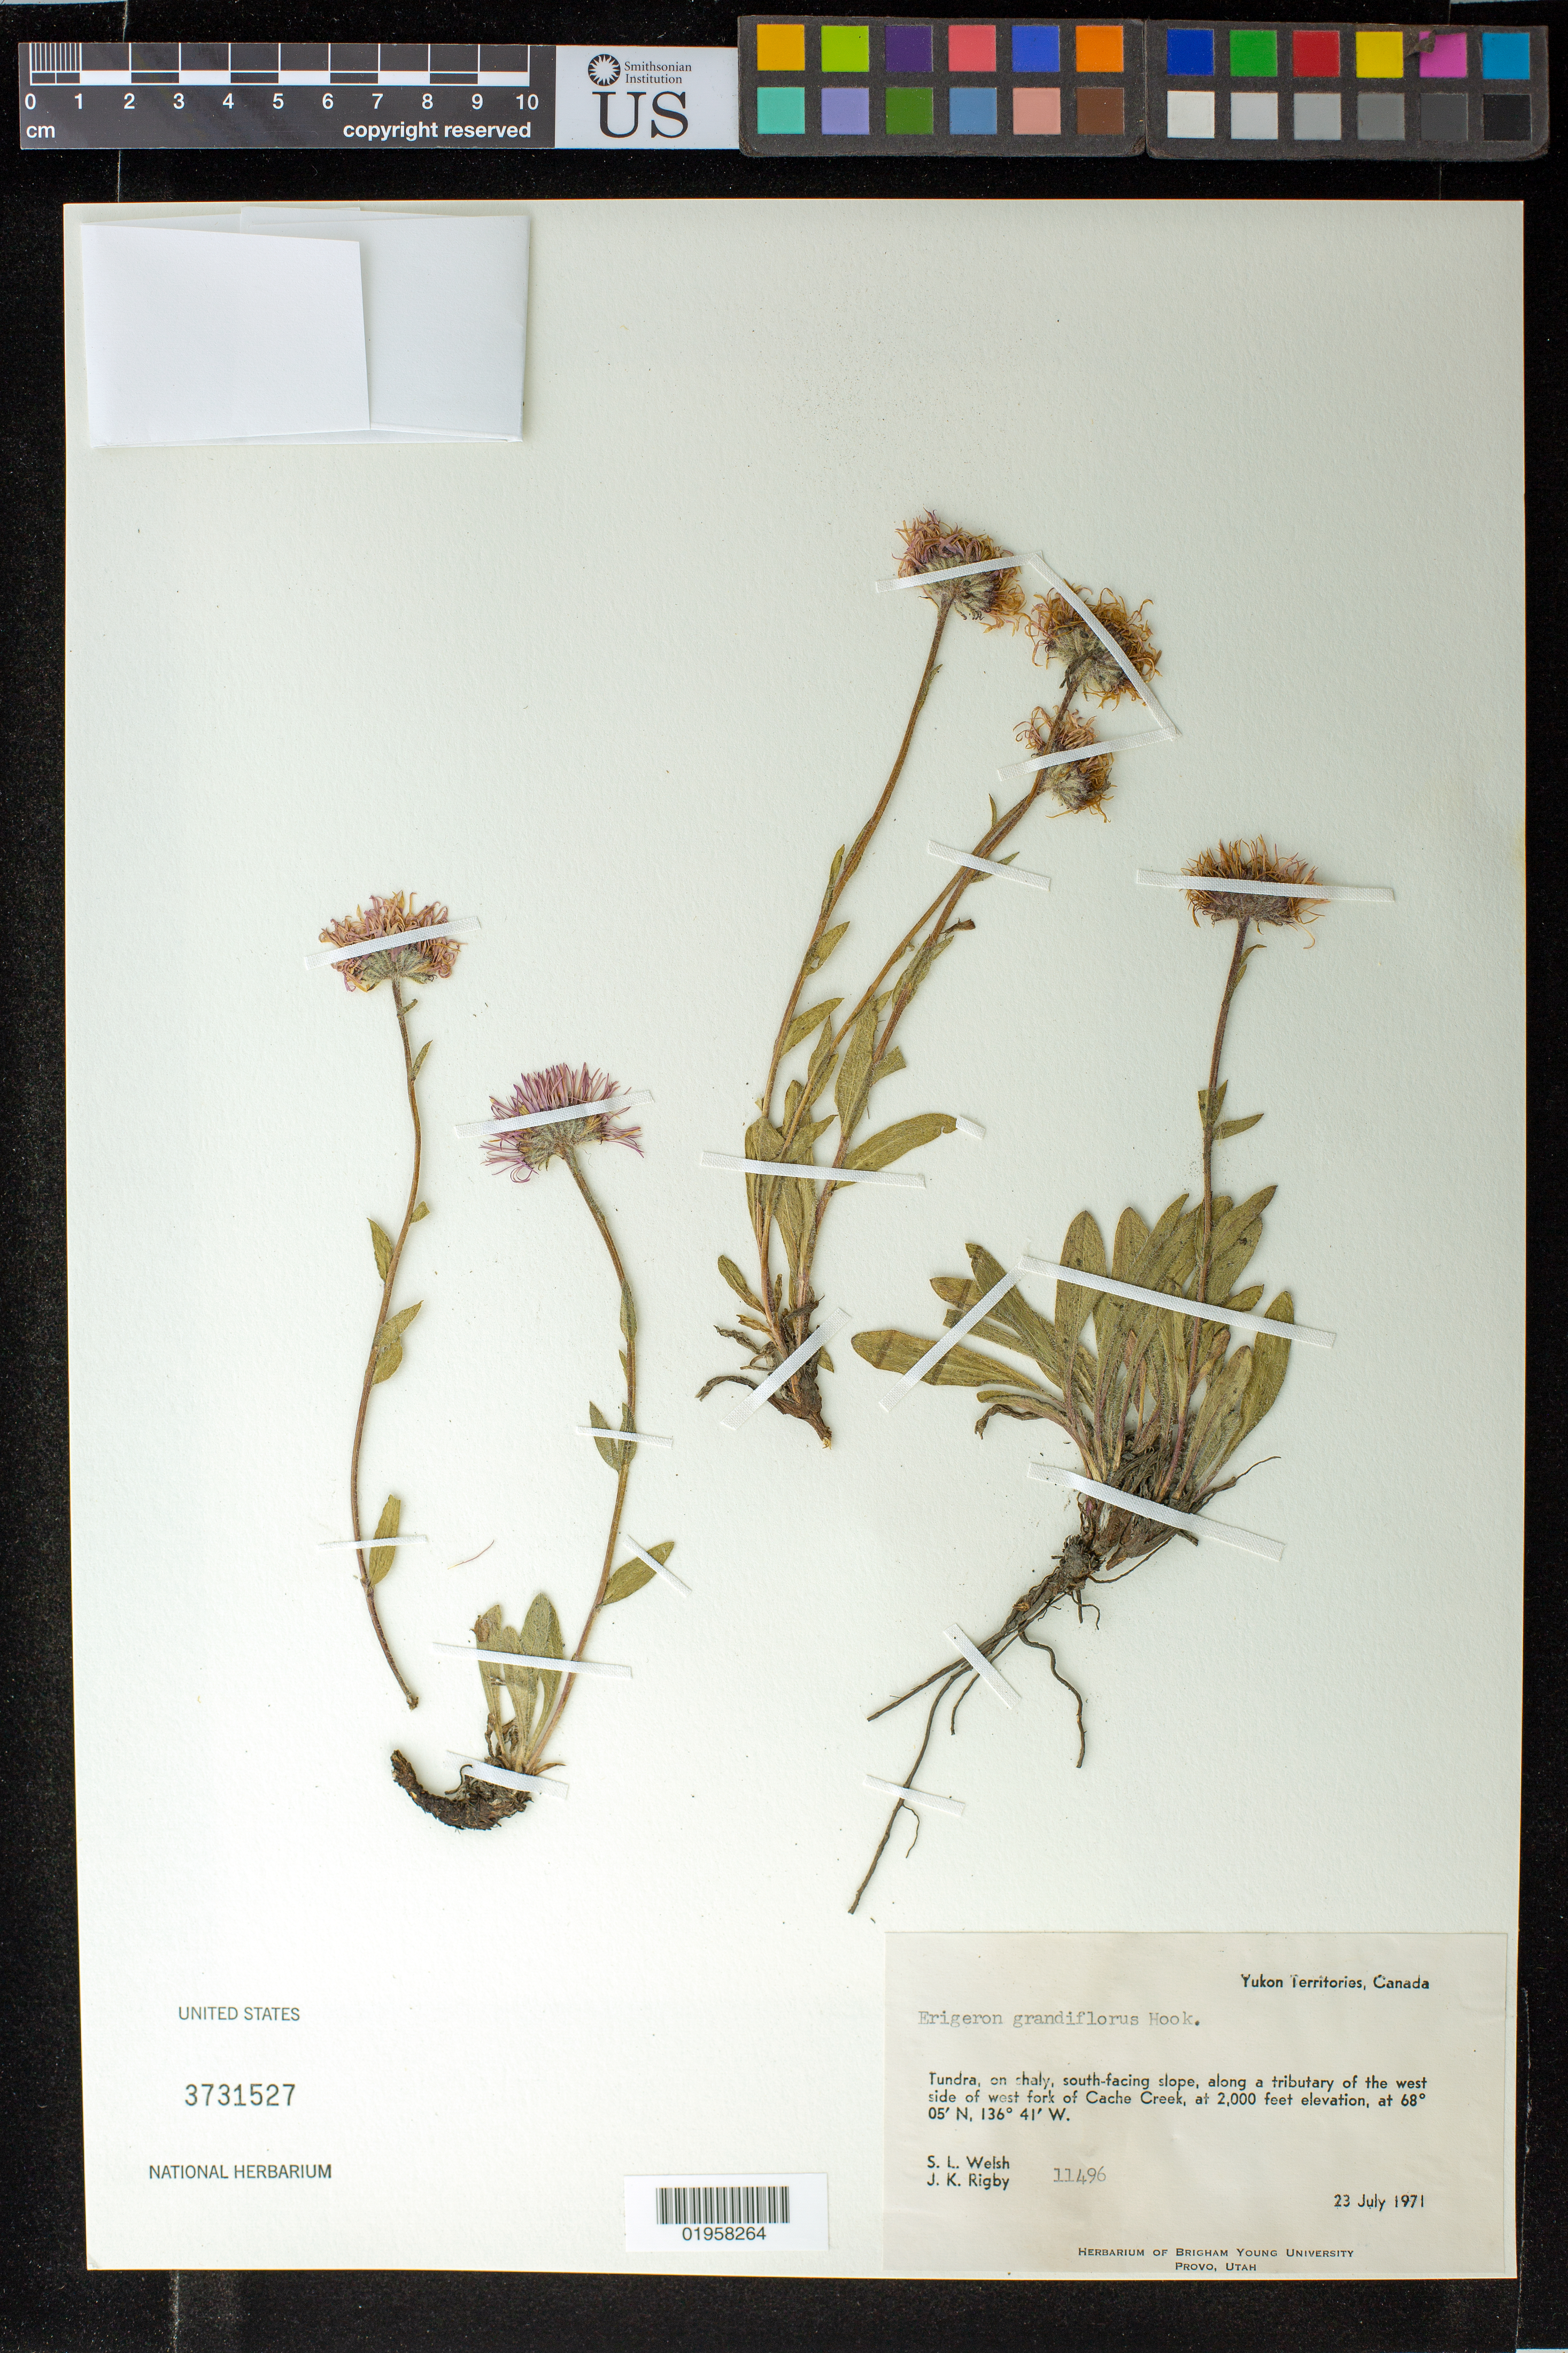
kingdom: Plantae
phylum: Tracheophyta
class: Magnoliopsida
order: Asterales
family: Asteraceae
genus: Erigeron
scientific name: Erigeron grandiflorus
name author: Hook.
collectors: S. Welsh & J. Rigby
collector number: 11496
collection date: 1971-07-23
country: Canada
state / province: Yukon Territory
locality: Cache Creek, along a tributary of the W side of W fork of Cache Creek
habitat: Tundra on shaly, south-facing slope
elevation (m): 610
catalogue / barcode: US 3731527